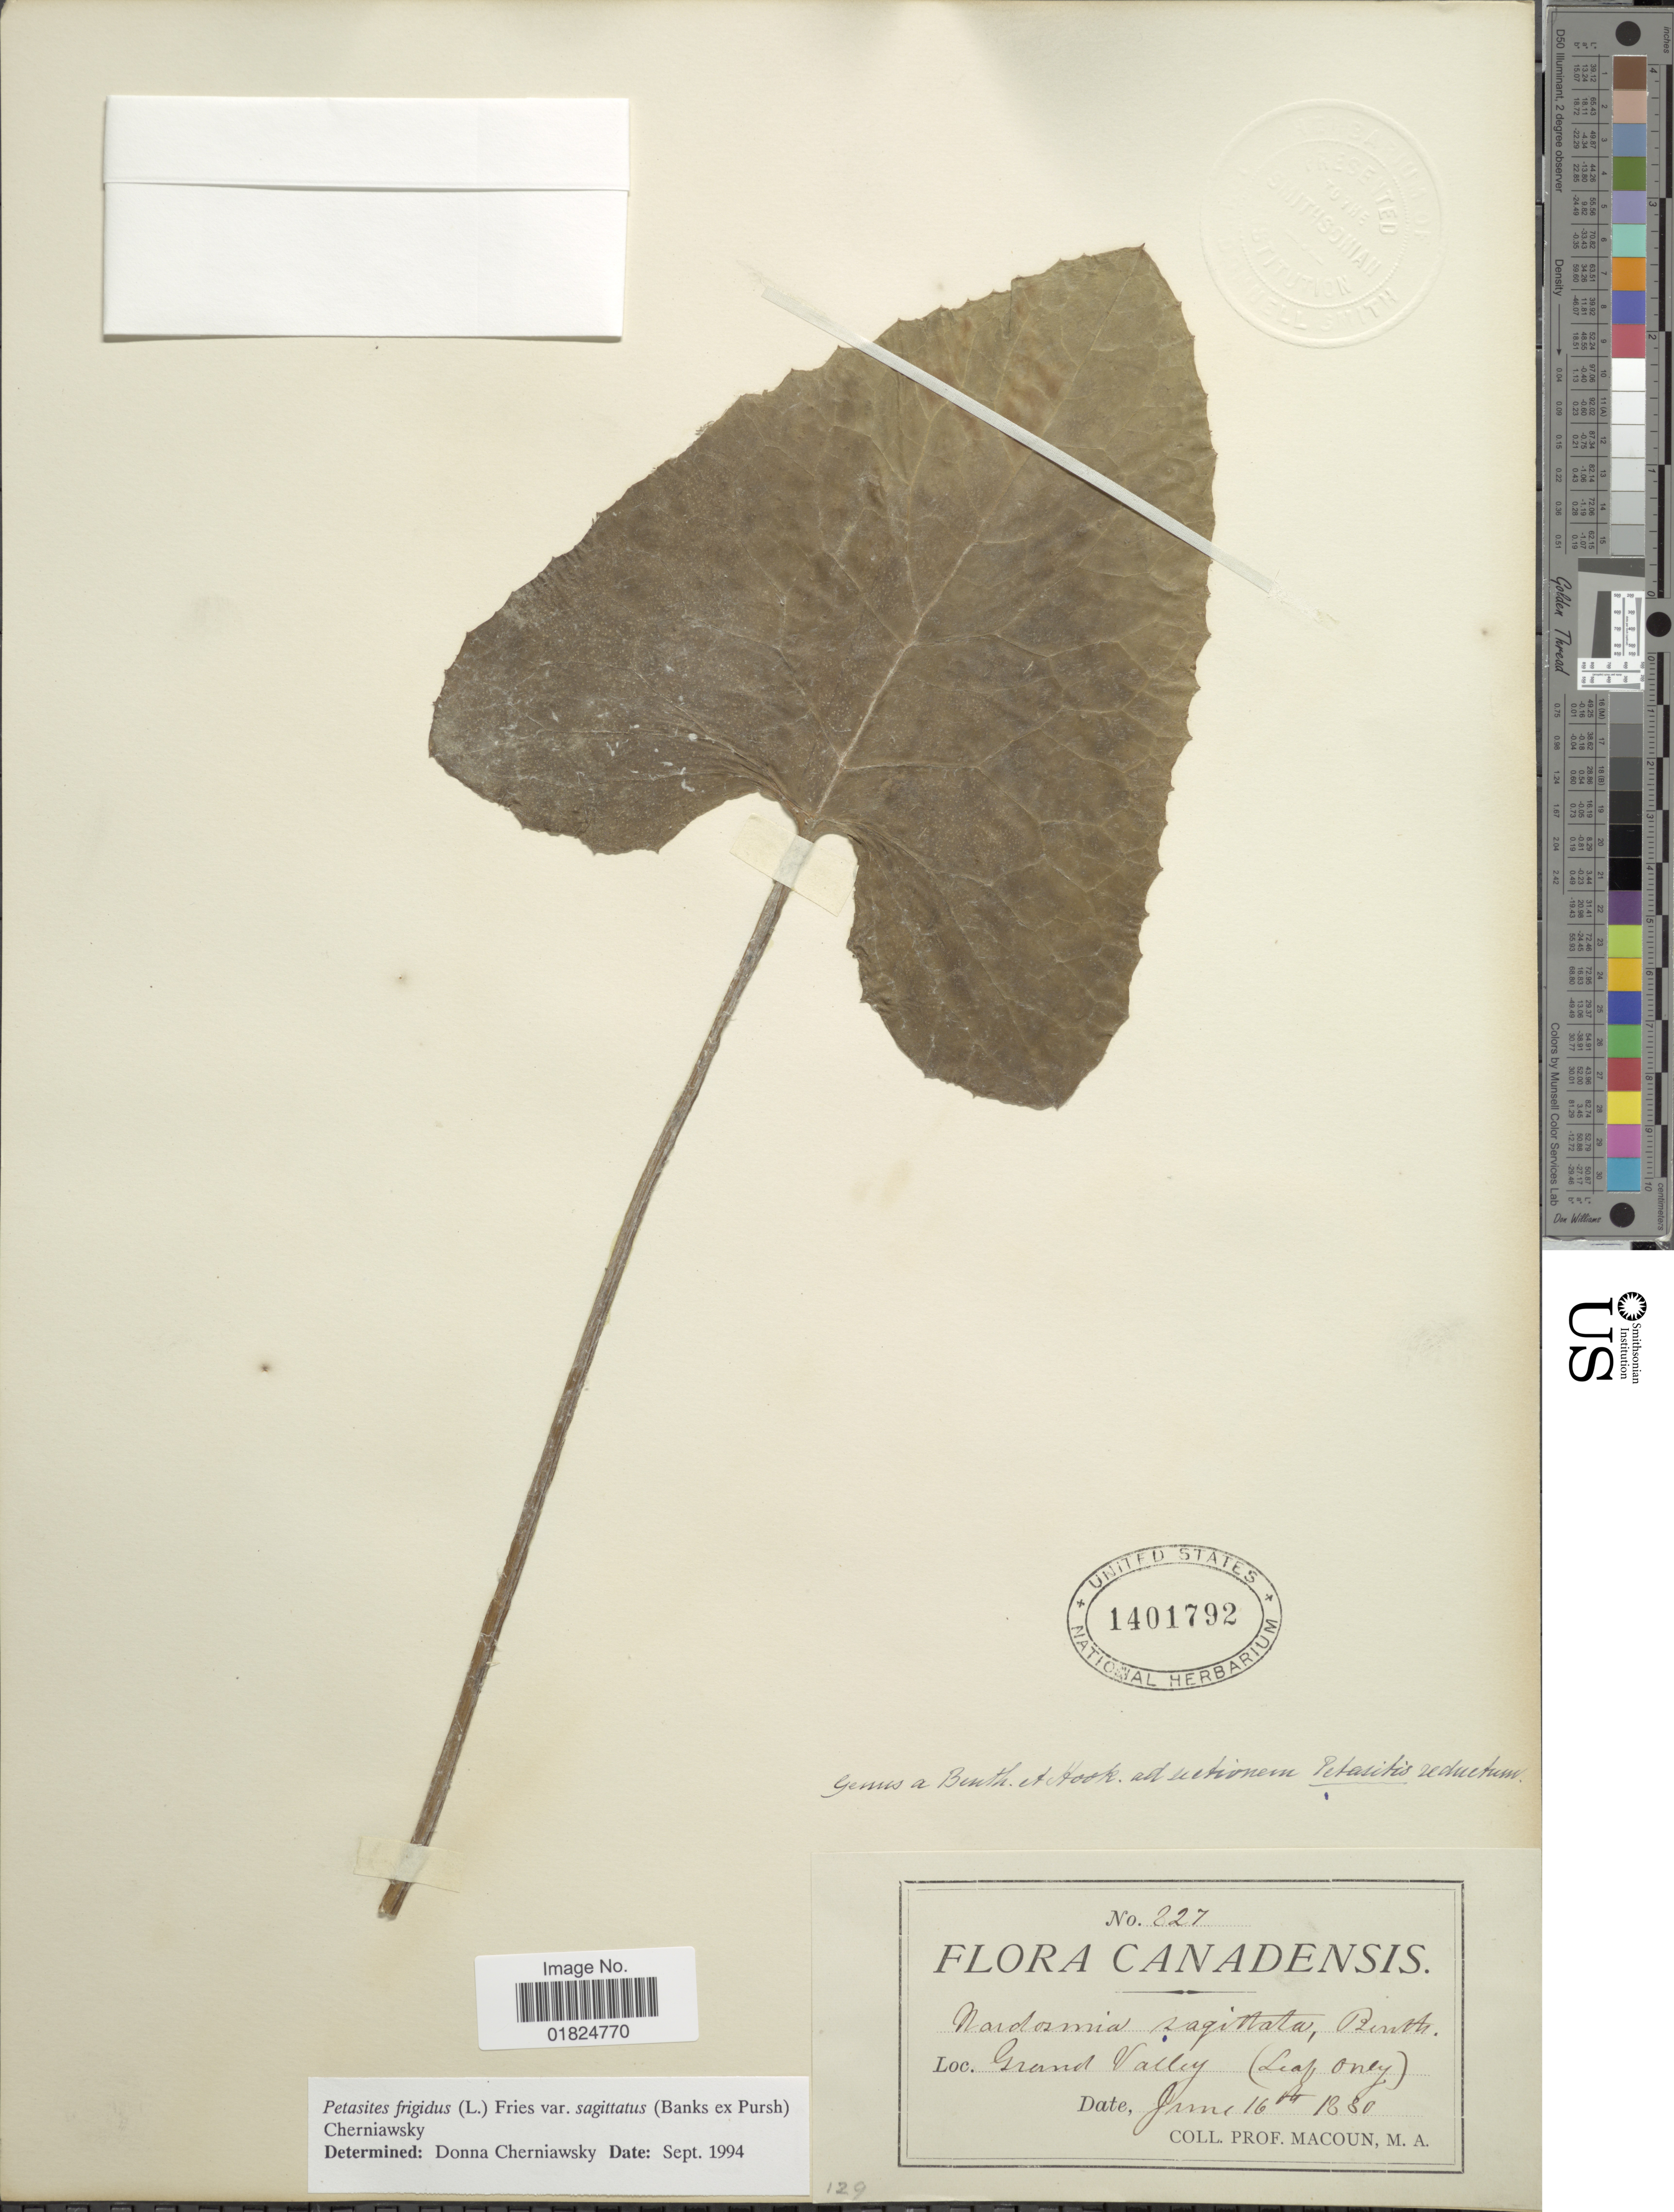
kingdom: Plantae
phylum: Tracheophyta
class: Magnoliopsida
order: Asterales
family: Asteraceae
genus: Petasites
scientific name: Petasites frigidus var. sagittatus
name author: (Banks ex Pursh) Cherniawsky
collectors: M. Macoun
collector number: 227*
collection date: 1880-06-16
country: Canada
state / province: Ontario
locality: Grand Valley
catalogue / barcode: US 1401792